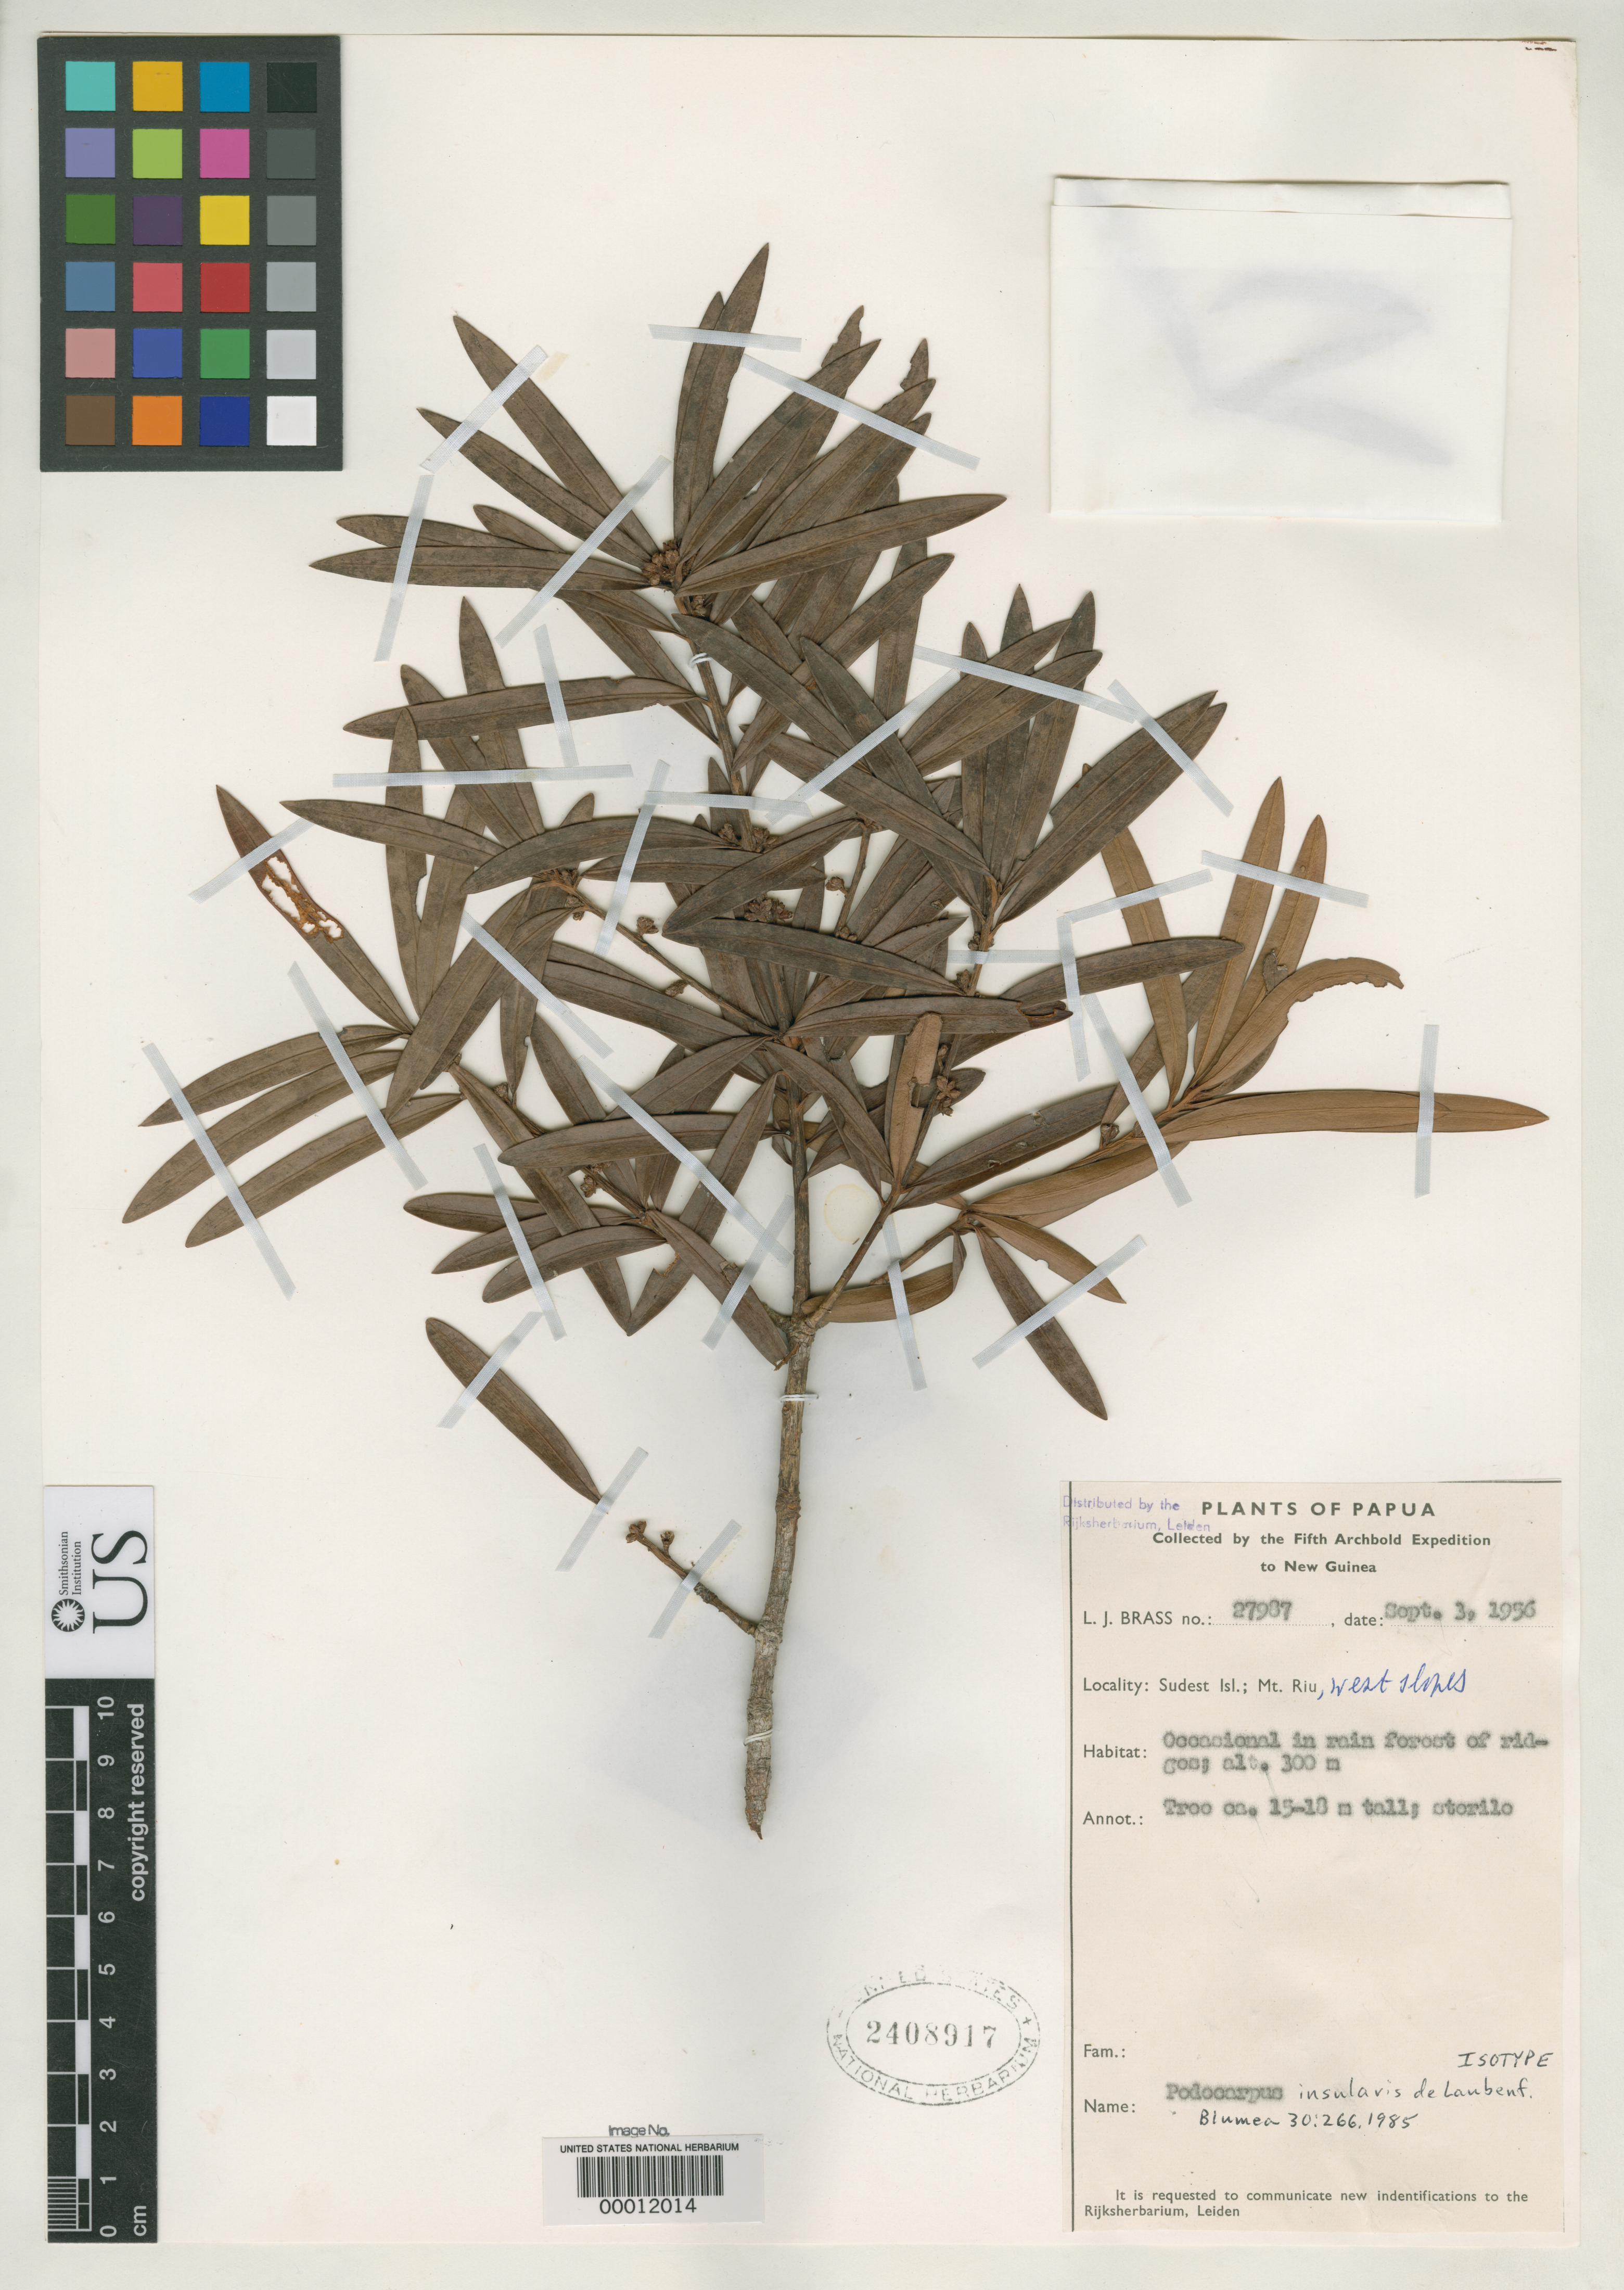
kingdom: Plantae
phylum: Tracheophyta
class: Pinopsida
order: Pinales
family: Podocarpaceae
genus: Podocarpus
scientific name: Podocarpus insularis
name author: de Laub.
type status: Isotype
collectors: L. J. Brass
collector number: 27987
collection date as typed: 03 Sep 1956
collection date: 1956-09-03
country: Papua New Guinea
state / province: Milne Bay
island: Sudest [Tagula]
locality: W slopes of Mt. Riu. [Louisade Arch.]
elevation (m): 300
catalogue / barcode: US 2408917